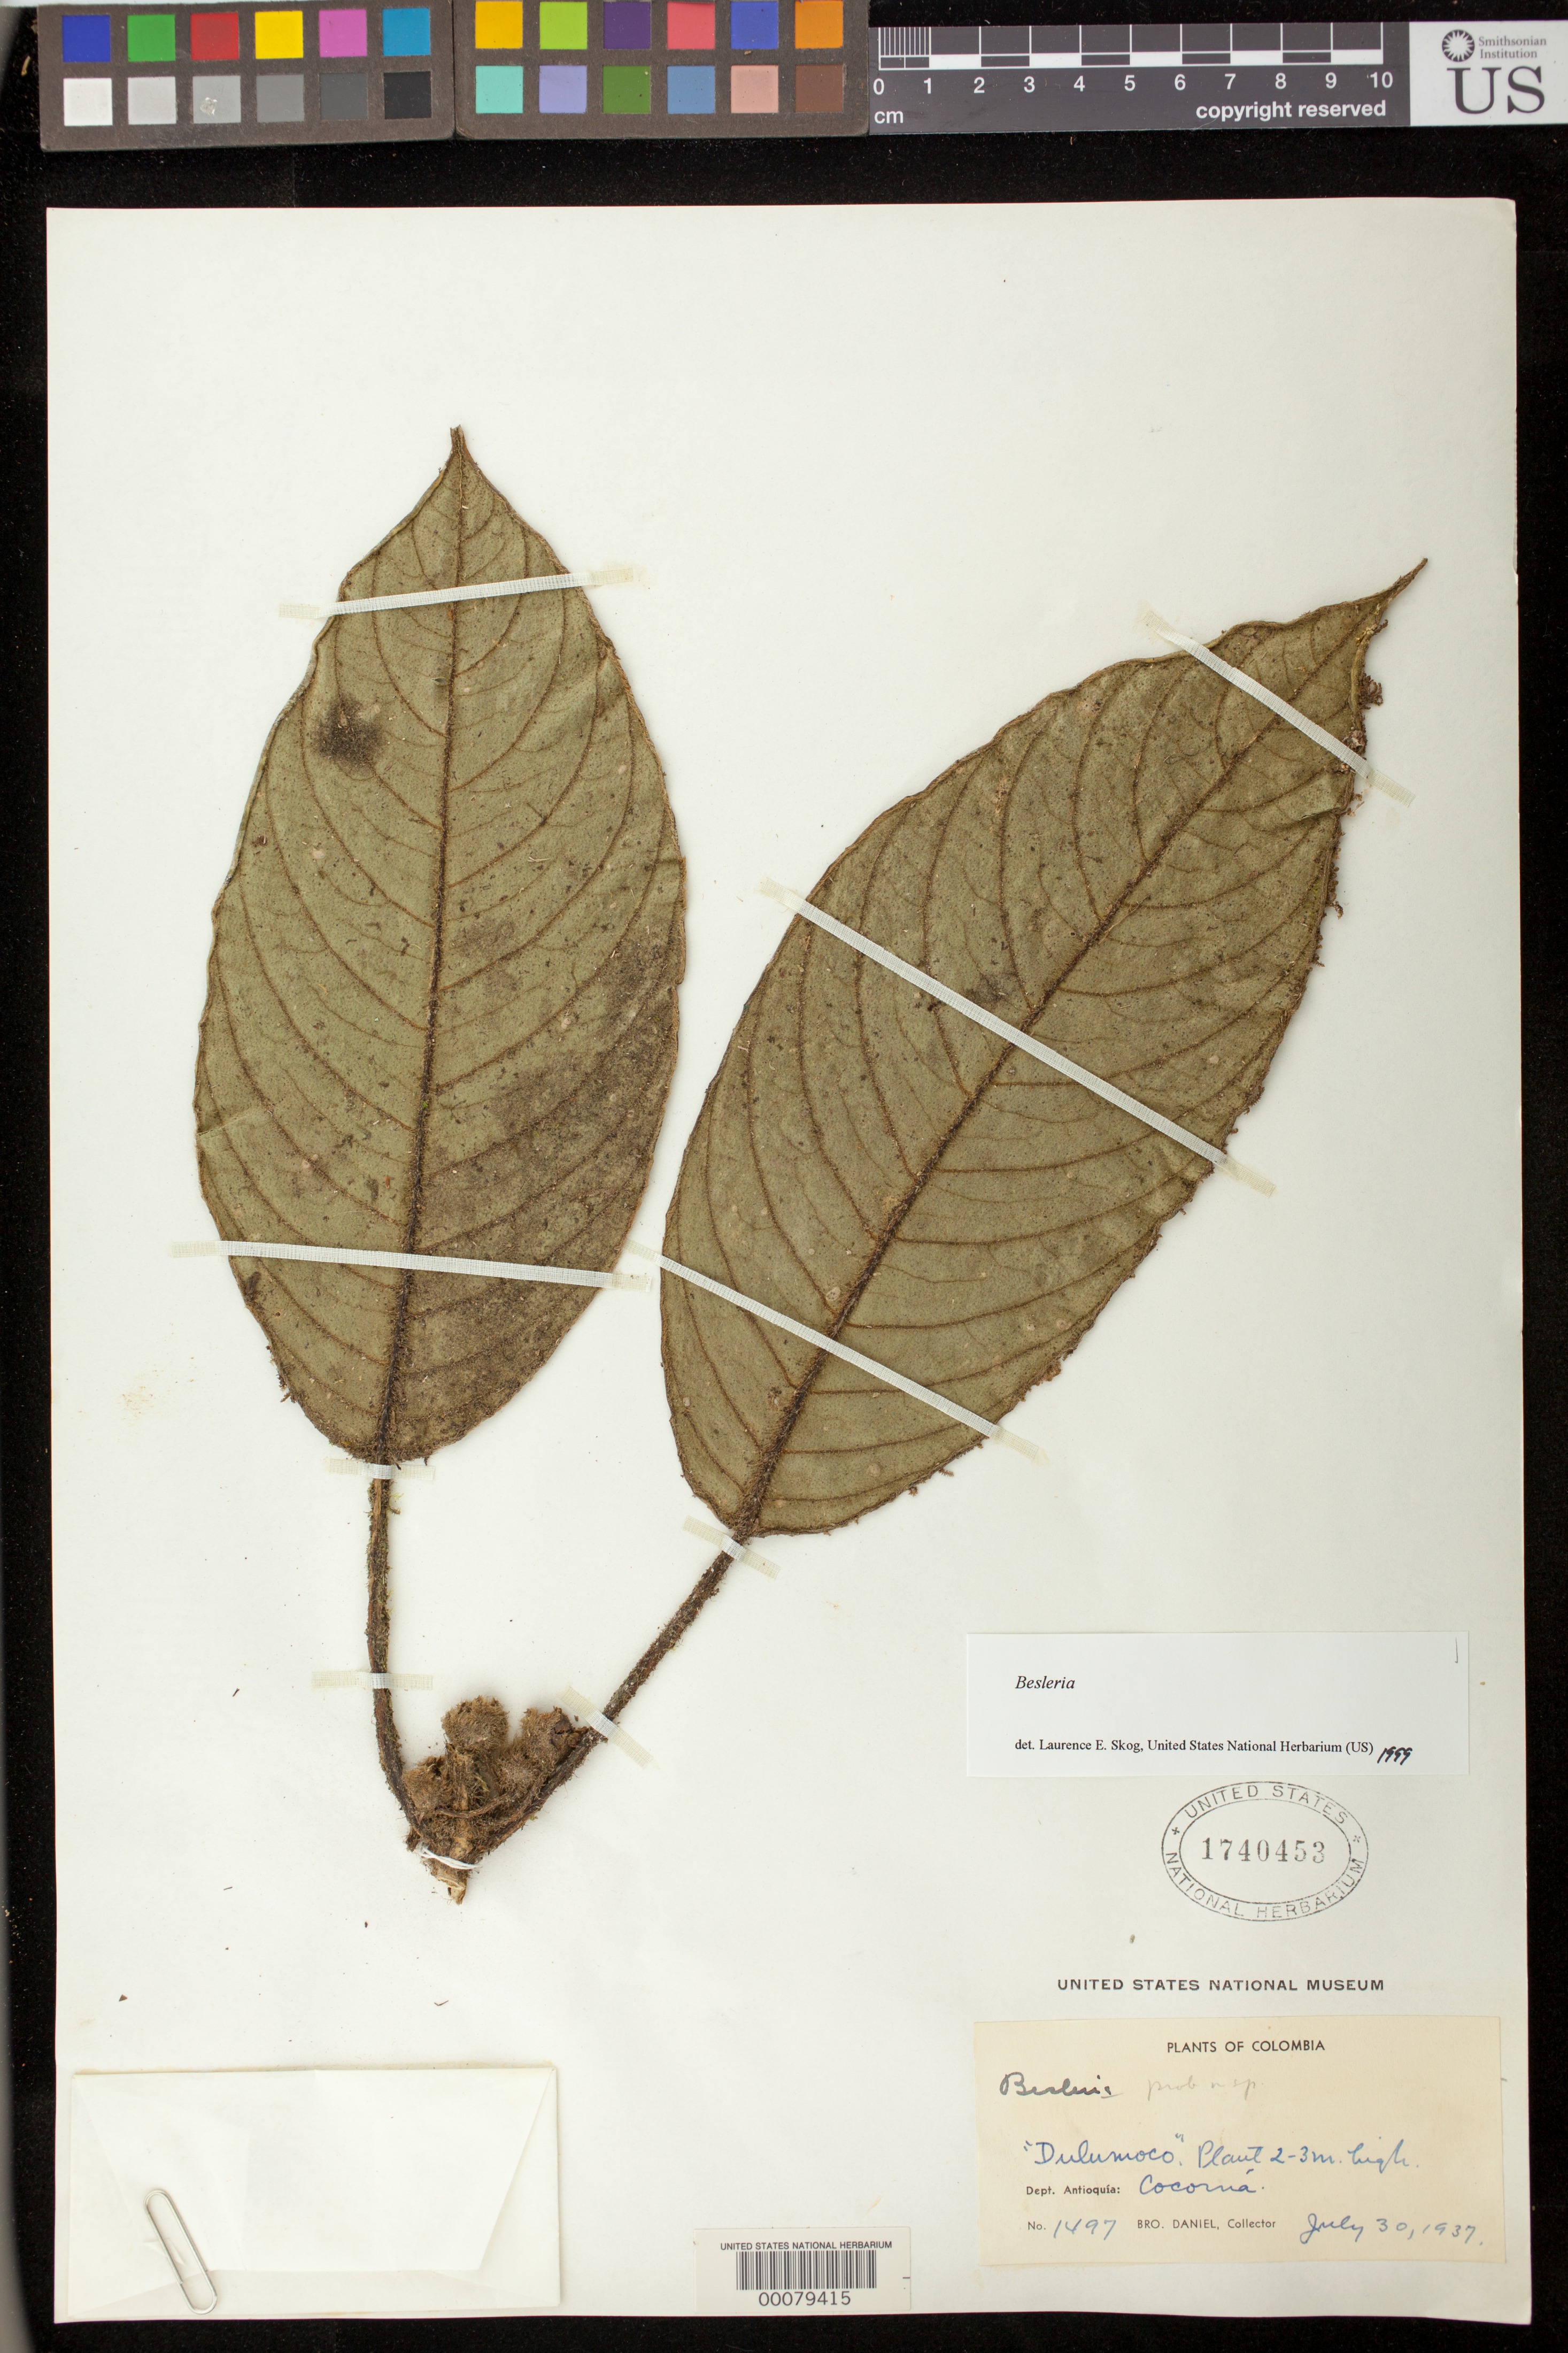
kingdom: Plantae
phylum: Tracheophyta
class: Magnoliopsida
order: Lamiales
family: Gesneriaceae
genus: Besleria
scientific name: Besleria sp.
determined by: Skog, Laurence E.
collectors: Bro. Daniel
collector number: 1497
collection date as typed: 30 Jul 1937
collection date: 1937-07-30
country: Colombia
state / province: Antioquia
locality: Cocorná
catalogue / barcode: US 1740453